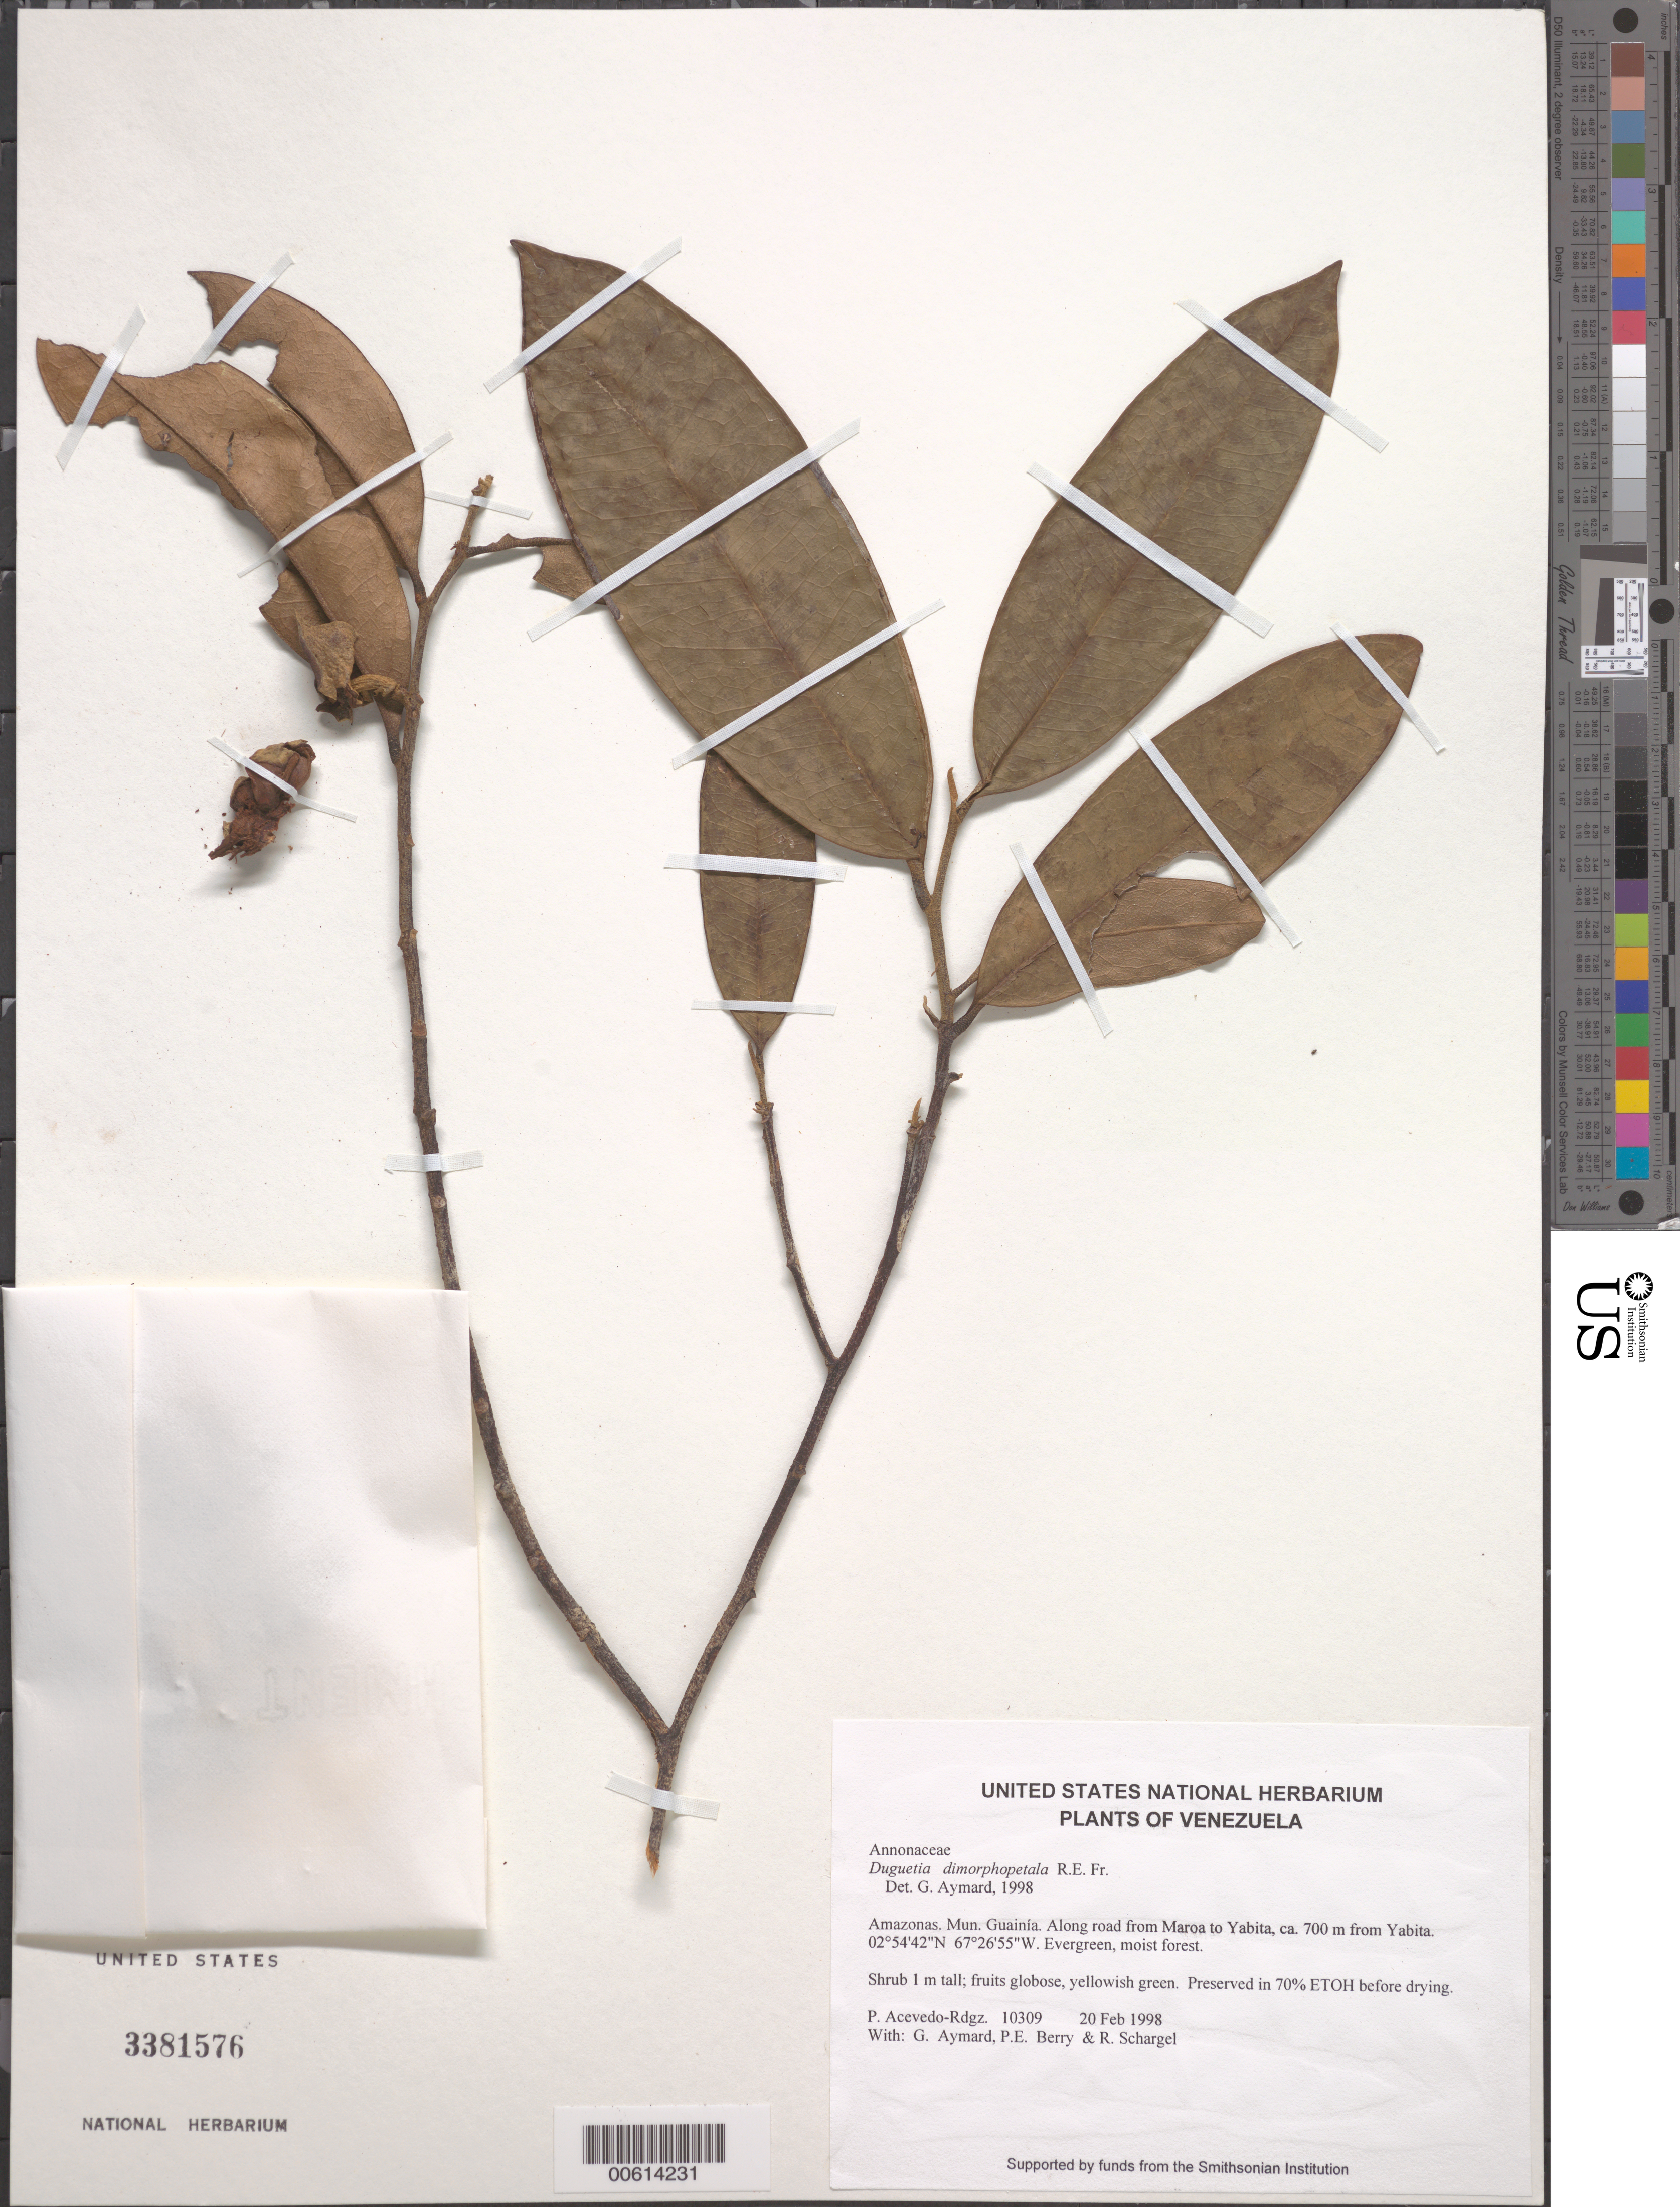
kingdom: Plantae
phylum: Tracheophyta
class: Magnoliopsida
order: Magnoliales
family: Annonaceae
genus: Duguetia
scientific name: Duguetia dimorphopetala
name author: R.E. Fr.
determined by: Aymard C., G. A., (PORT), Univ. Nac. Exp. de los Llanos Ezequiel Zamora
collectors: P. Acevedo-Rodr., G. A. Aymard, P. E. Berry & R. Schargel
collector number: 10309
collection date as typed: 20 Feb 1998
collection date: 1998-02-20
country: Venezuela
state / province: Amazonas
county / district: Maroa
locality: Along road from Maroa to Yabita, ca. 700 m from Yabita.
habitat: Evergreen, moist forest.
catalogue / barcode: US 3381576